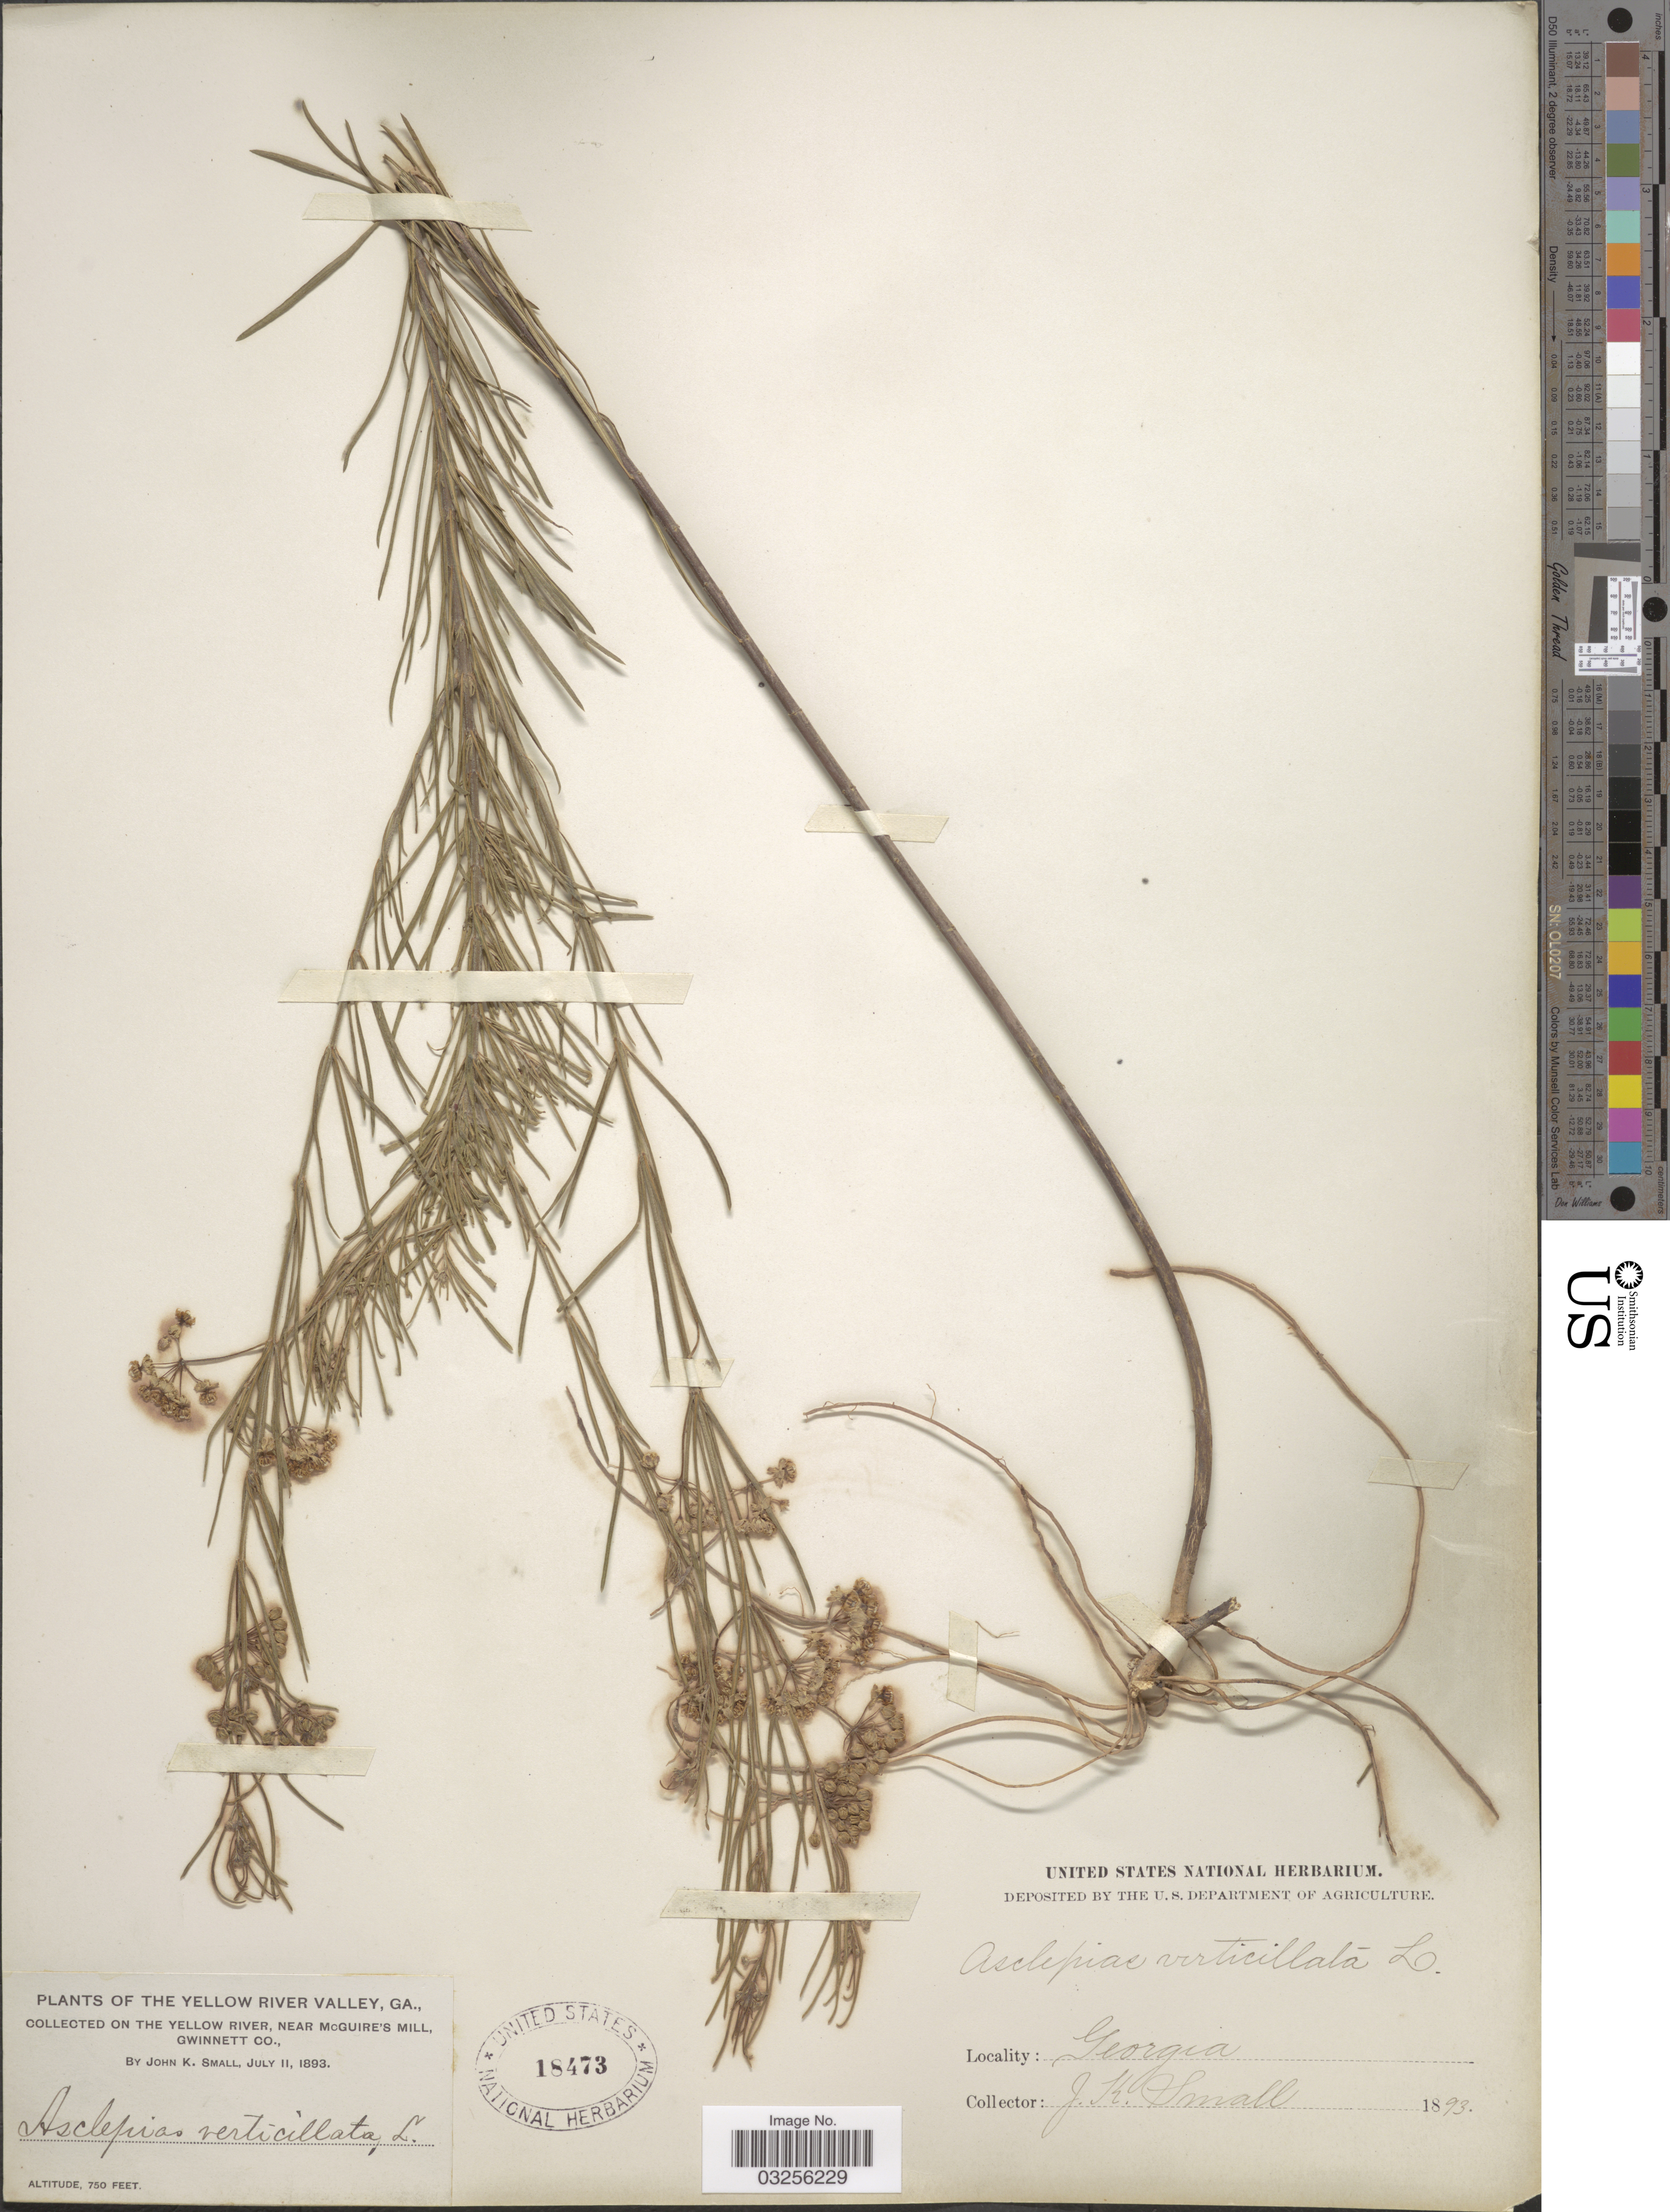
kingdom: Plantae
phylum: Tracheophyta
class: Magnoliopsida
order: Gentianales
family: Apocynaceae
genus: Asclepias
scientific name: Asclepias verticillata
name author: L.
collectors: J. K. Small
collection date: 1893-07-11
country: United States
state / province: Georgia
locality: Yellow River Valley. Collected on the Yellow River, near McGuire's Mill, Gwinnett Co.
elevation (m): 229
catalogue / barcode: US 18473